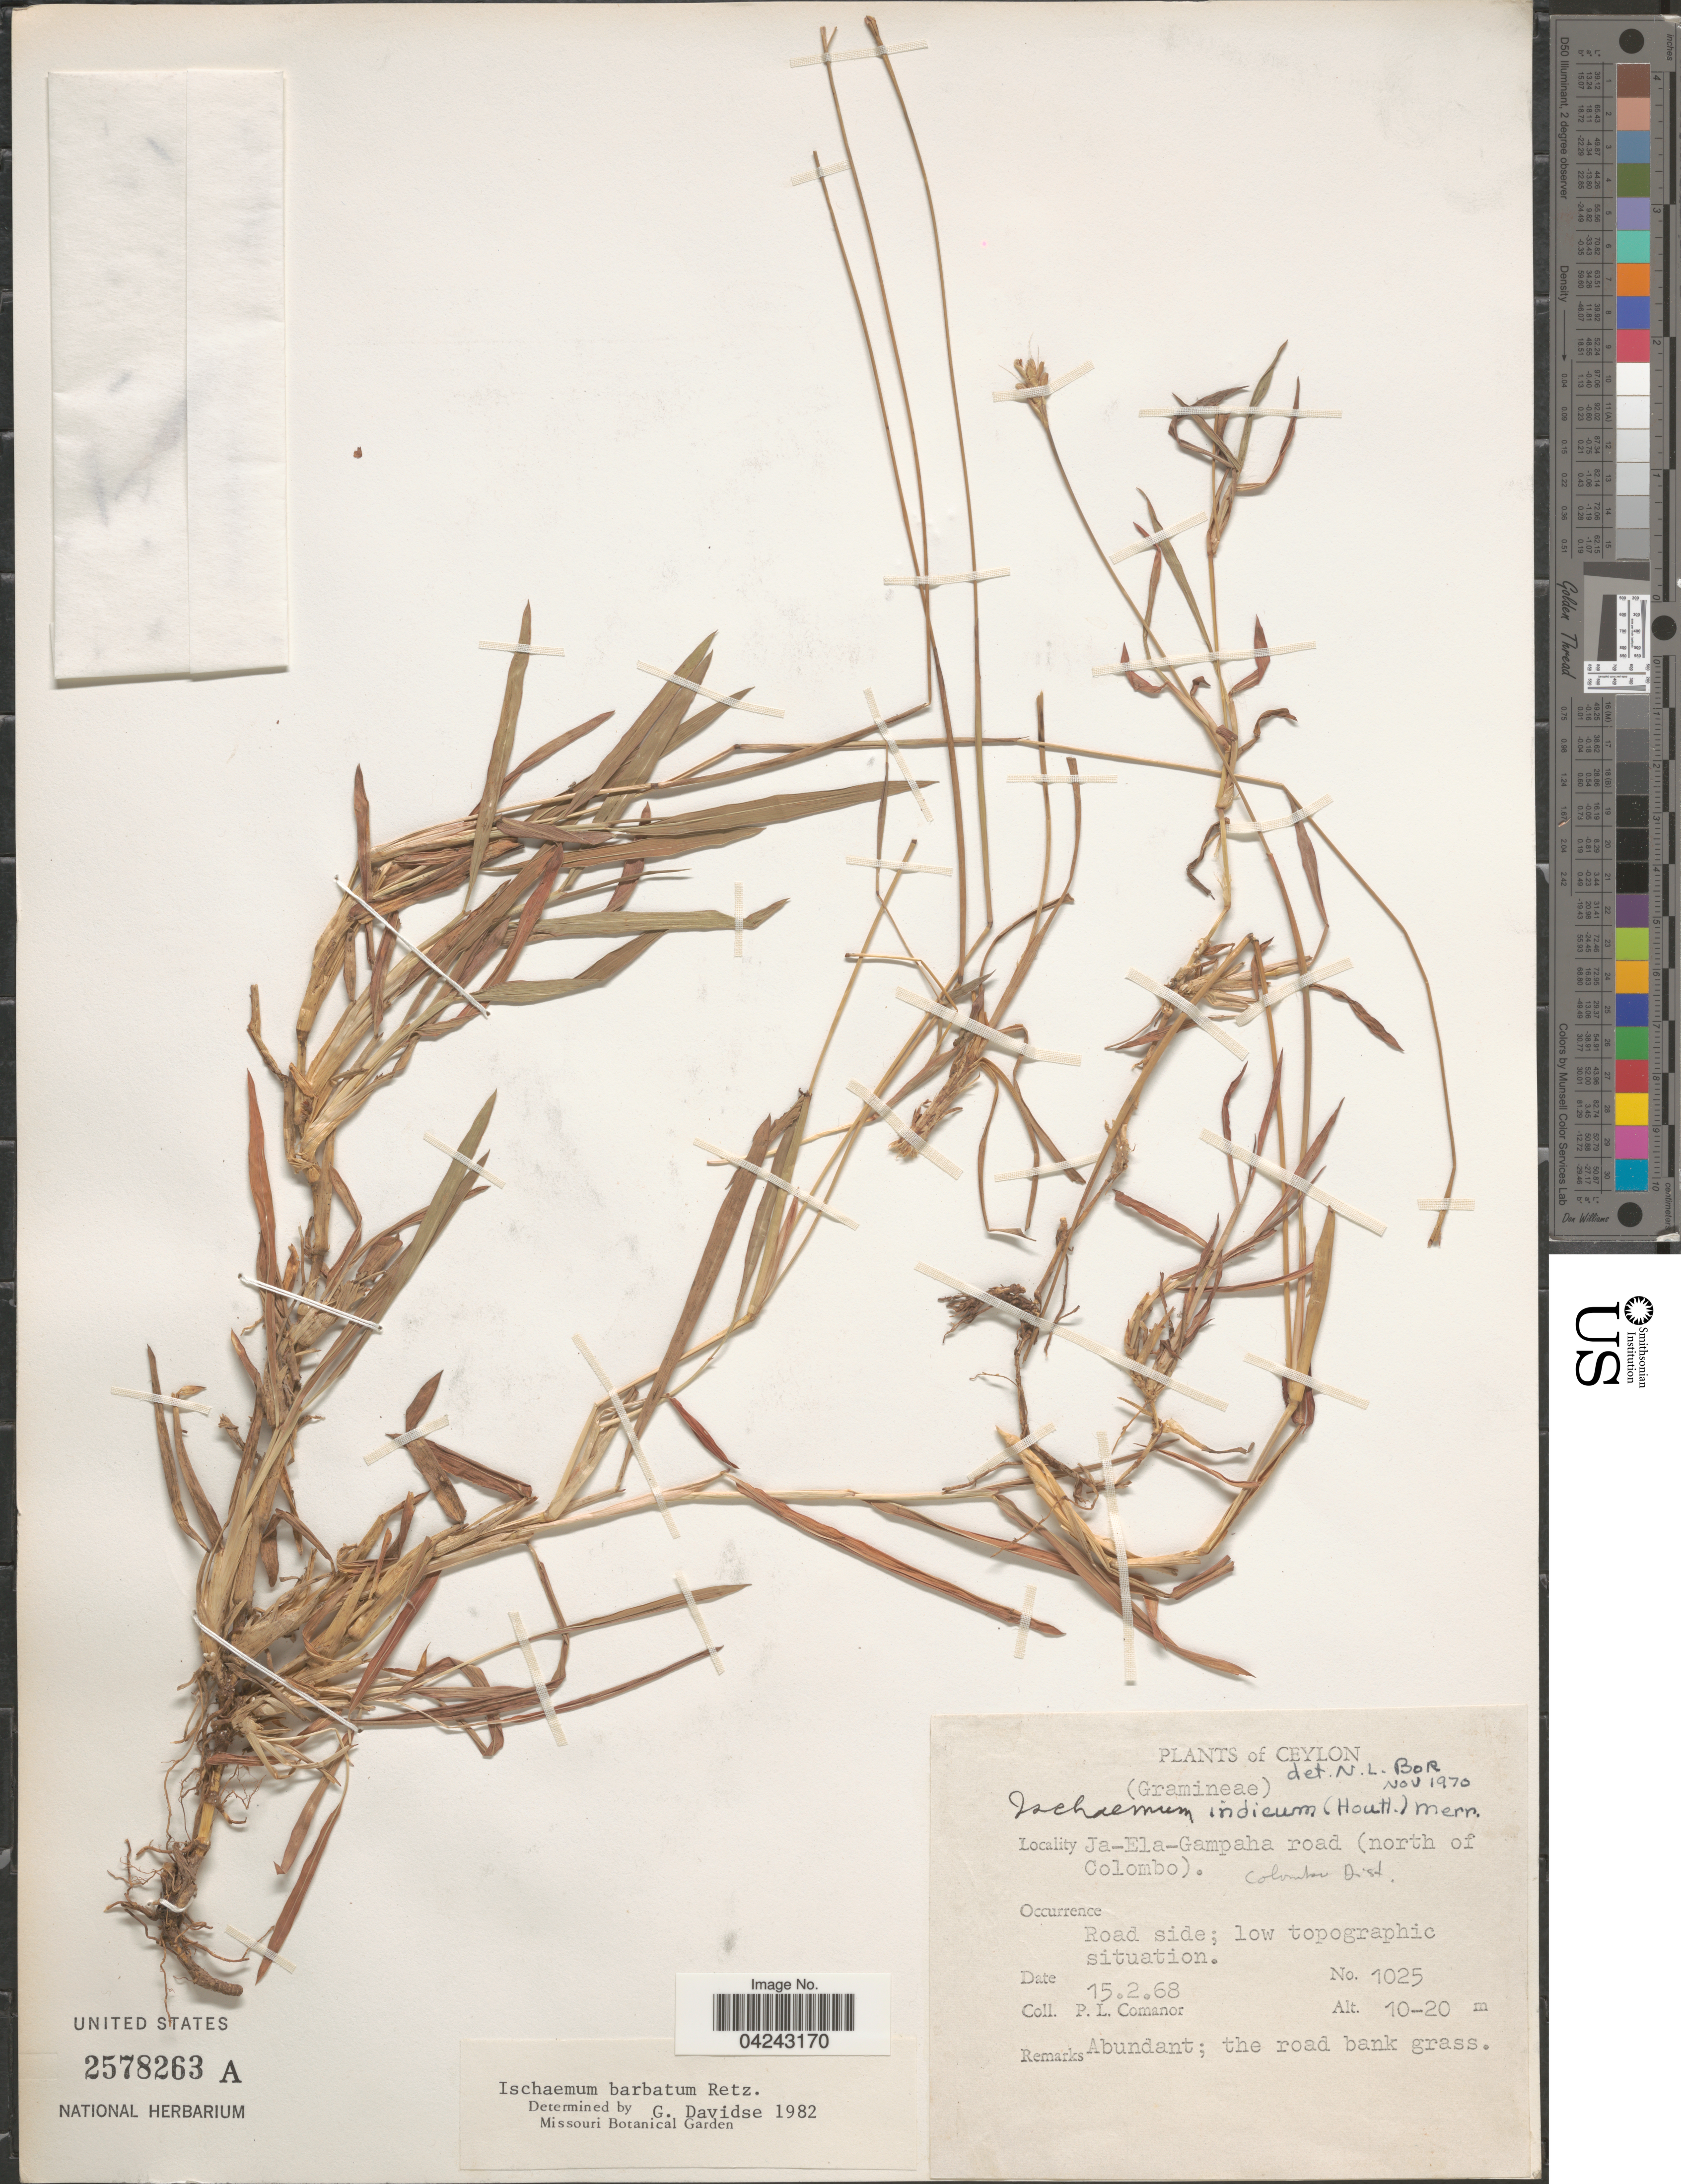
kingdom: Plantae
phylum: Tracheophyta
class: Liliopsida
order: Poales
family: Poaceae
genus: Ischaemum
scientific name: Ischaemum barbatum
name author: Blume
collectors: P. Comanor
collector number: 1025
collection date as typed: Transcribed d/m/y: 15/2/68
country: Sri Lanka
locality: Ceylon. Ja-Ela-Gampaha road (north of Colombo).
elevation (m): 10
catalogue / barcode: US 2578263A